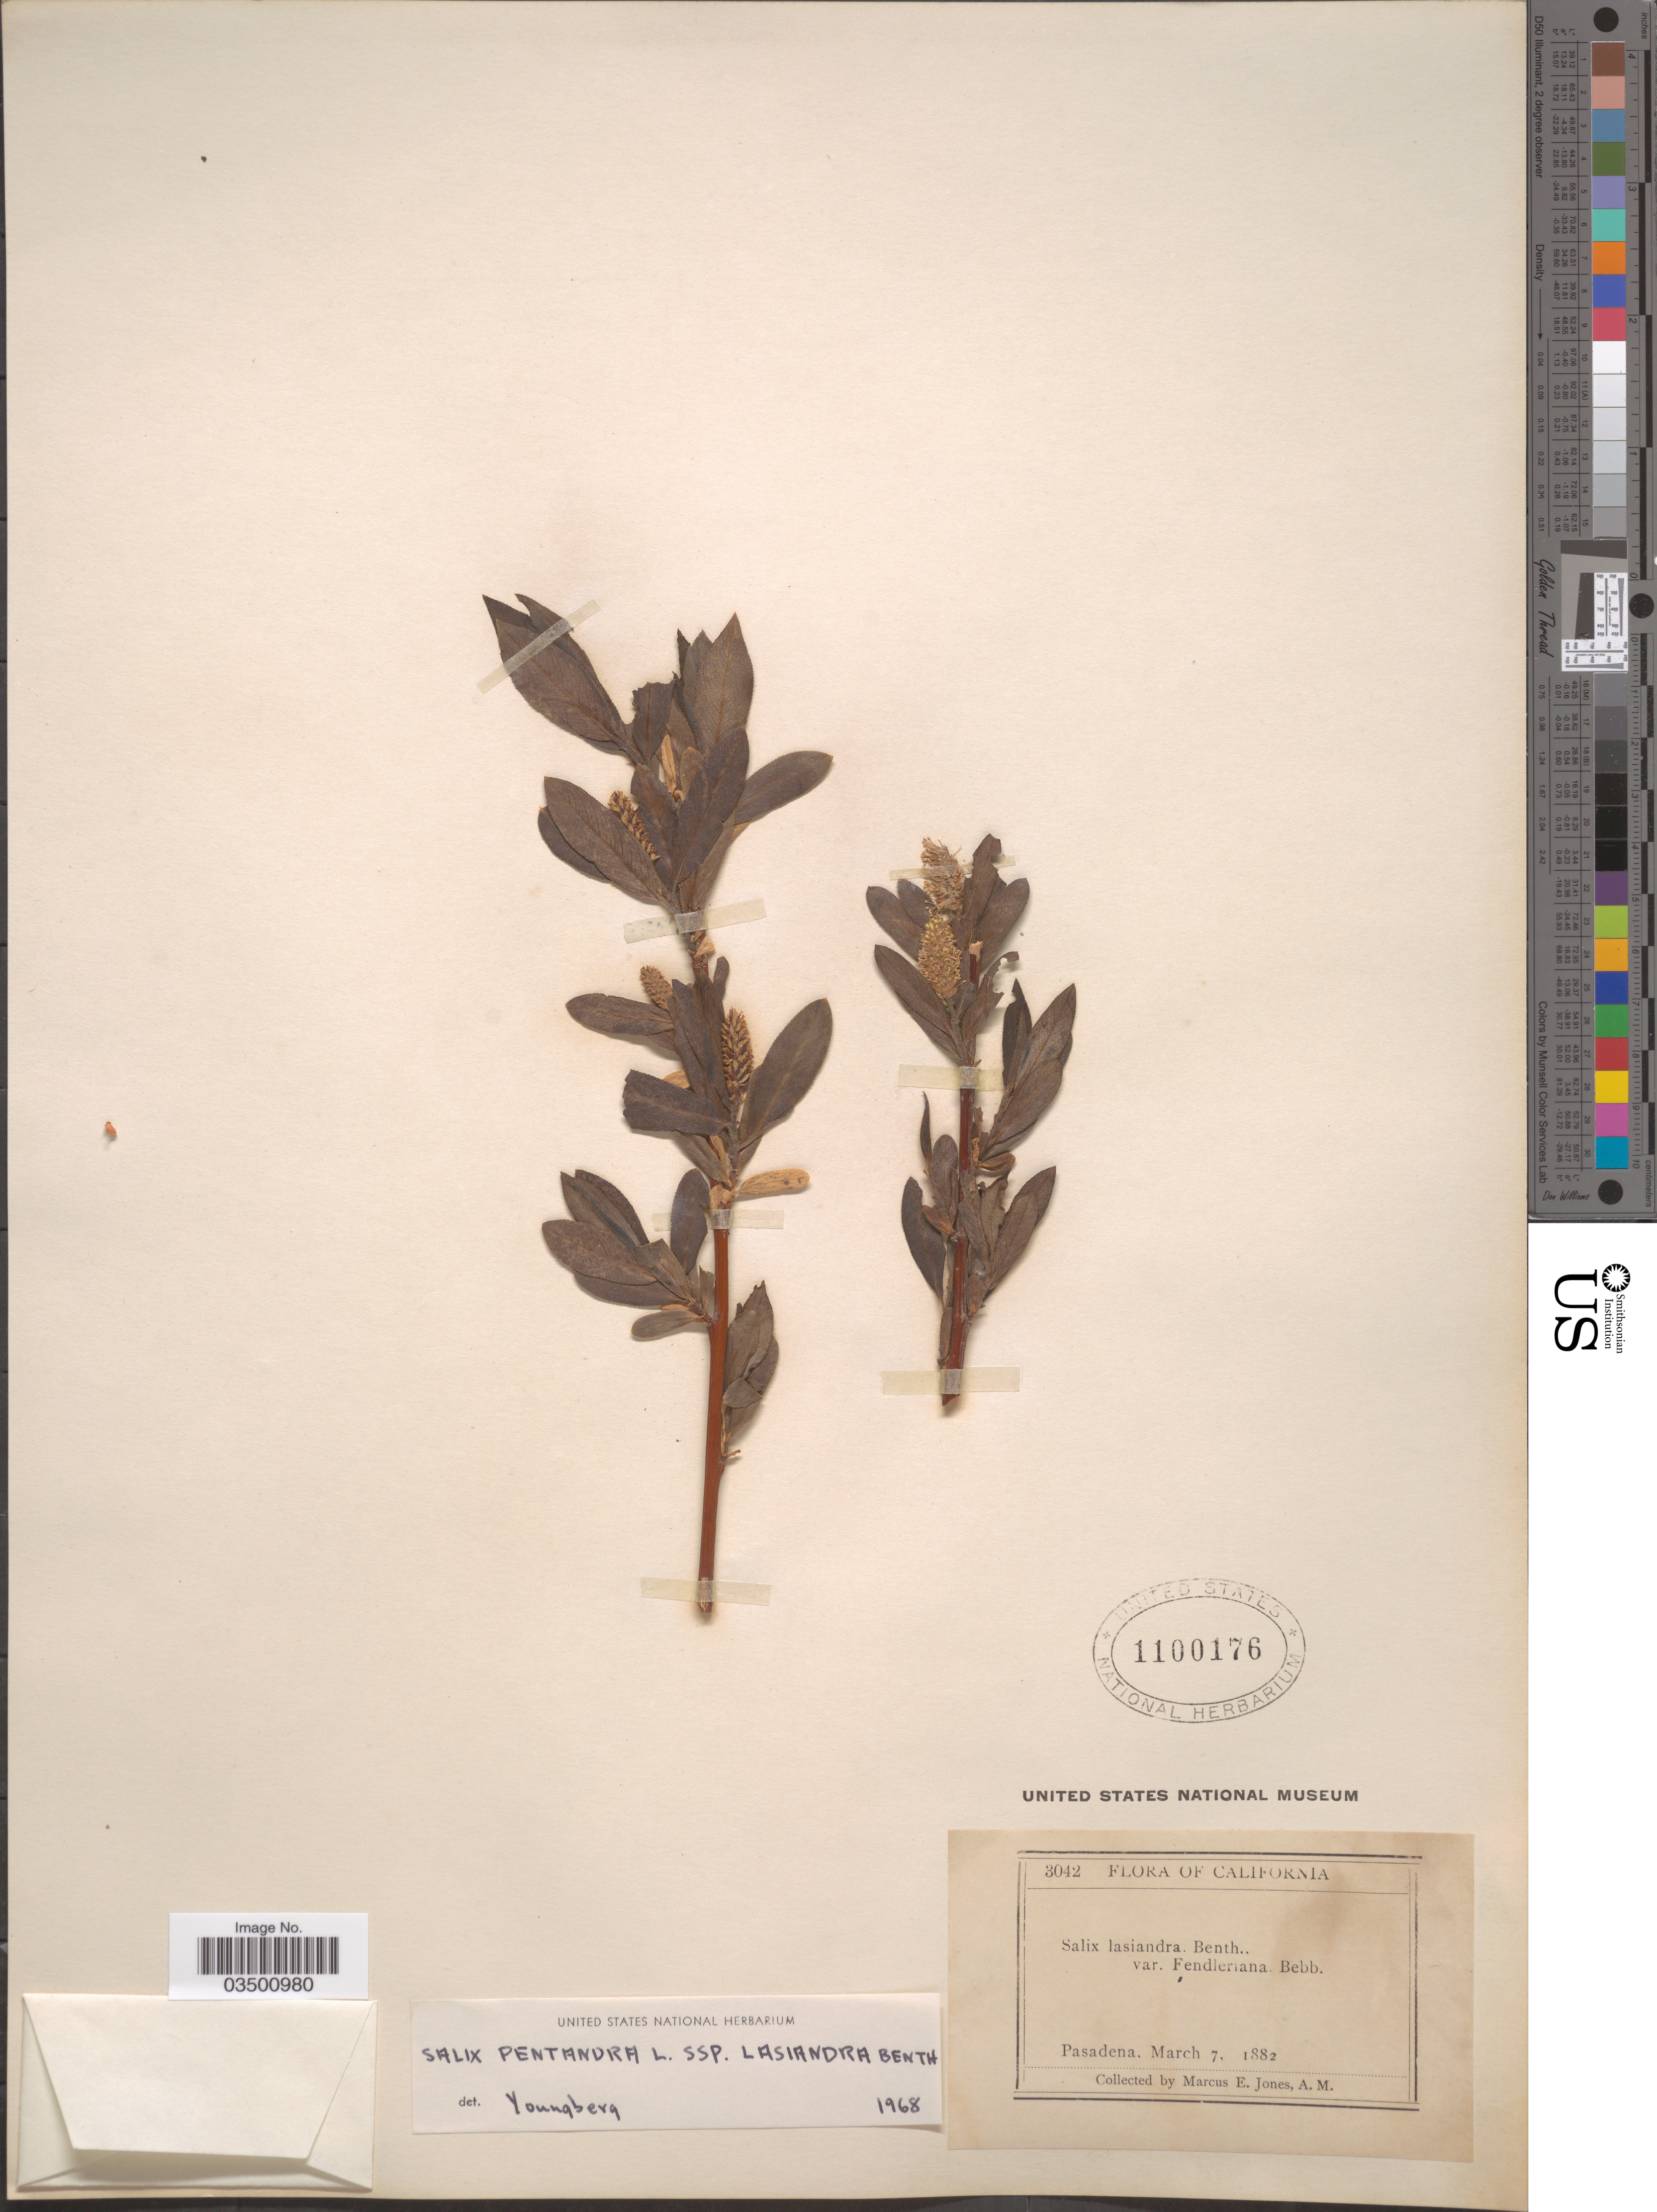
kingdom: Plantae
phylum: Tracheophyta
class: Magnoliopsida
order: Malpighiales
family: Salicaceae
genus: Salix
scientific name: Salix lasiandra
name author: Benth.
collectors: M. E. Jones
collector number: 3042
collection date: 1882-03-07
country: United States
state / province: California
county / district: Los Angeles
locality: Pasadena.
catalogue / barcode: US 1100176